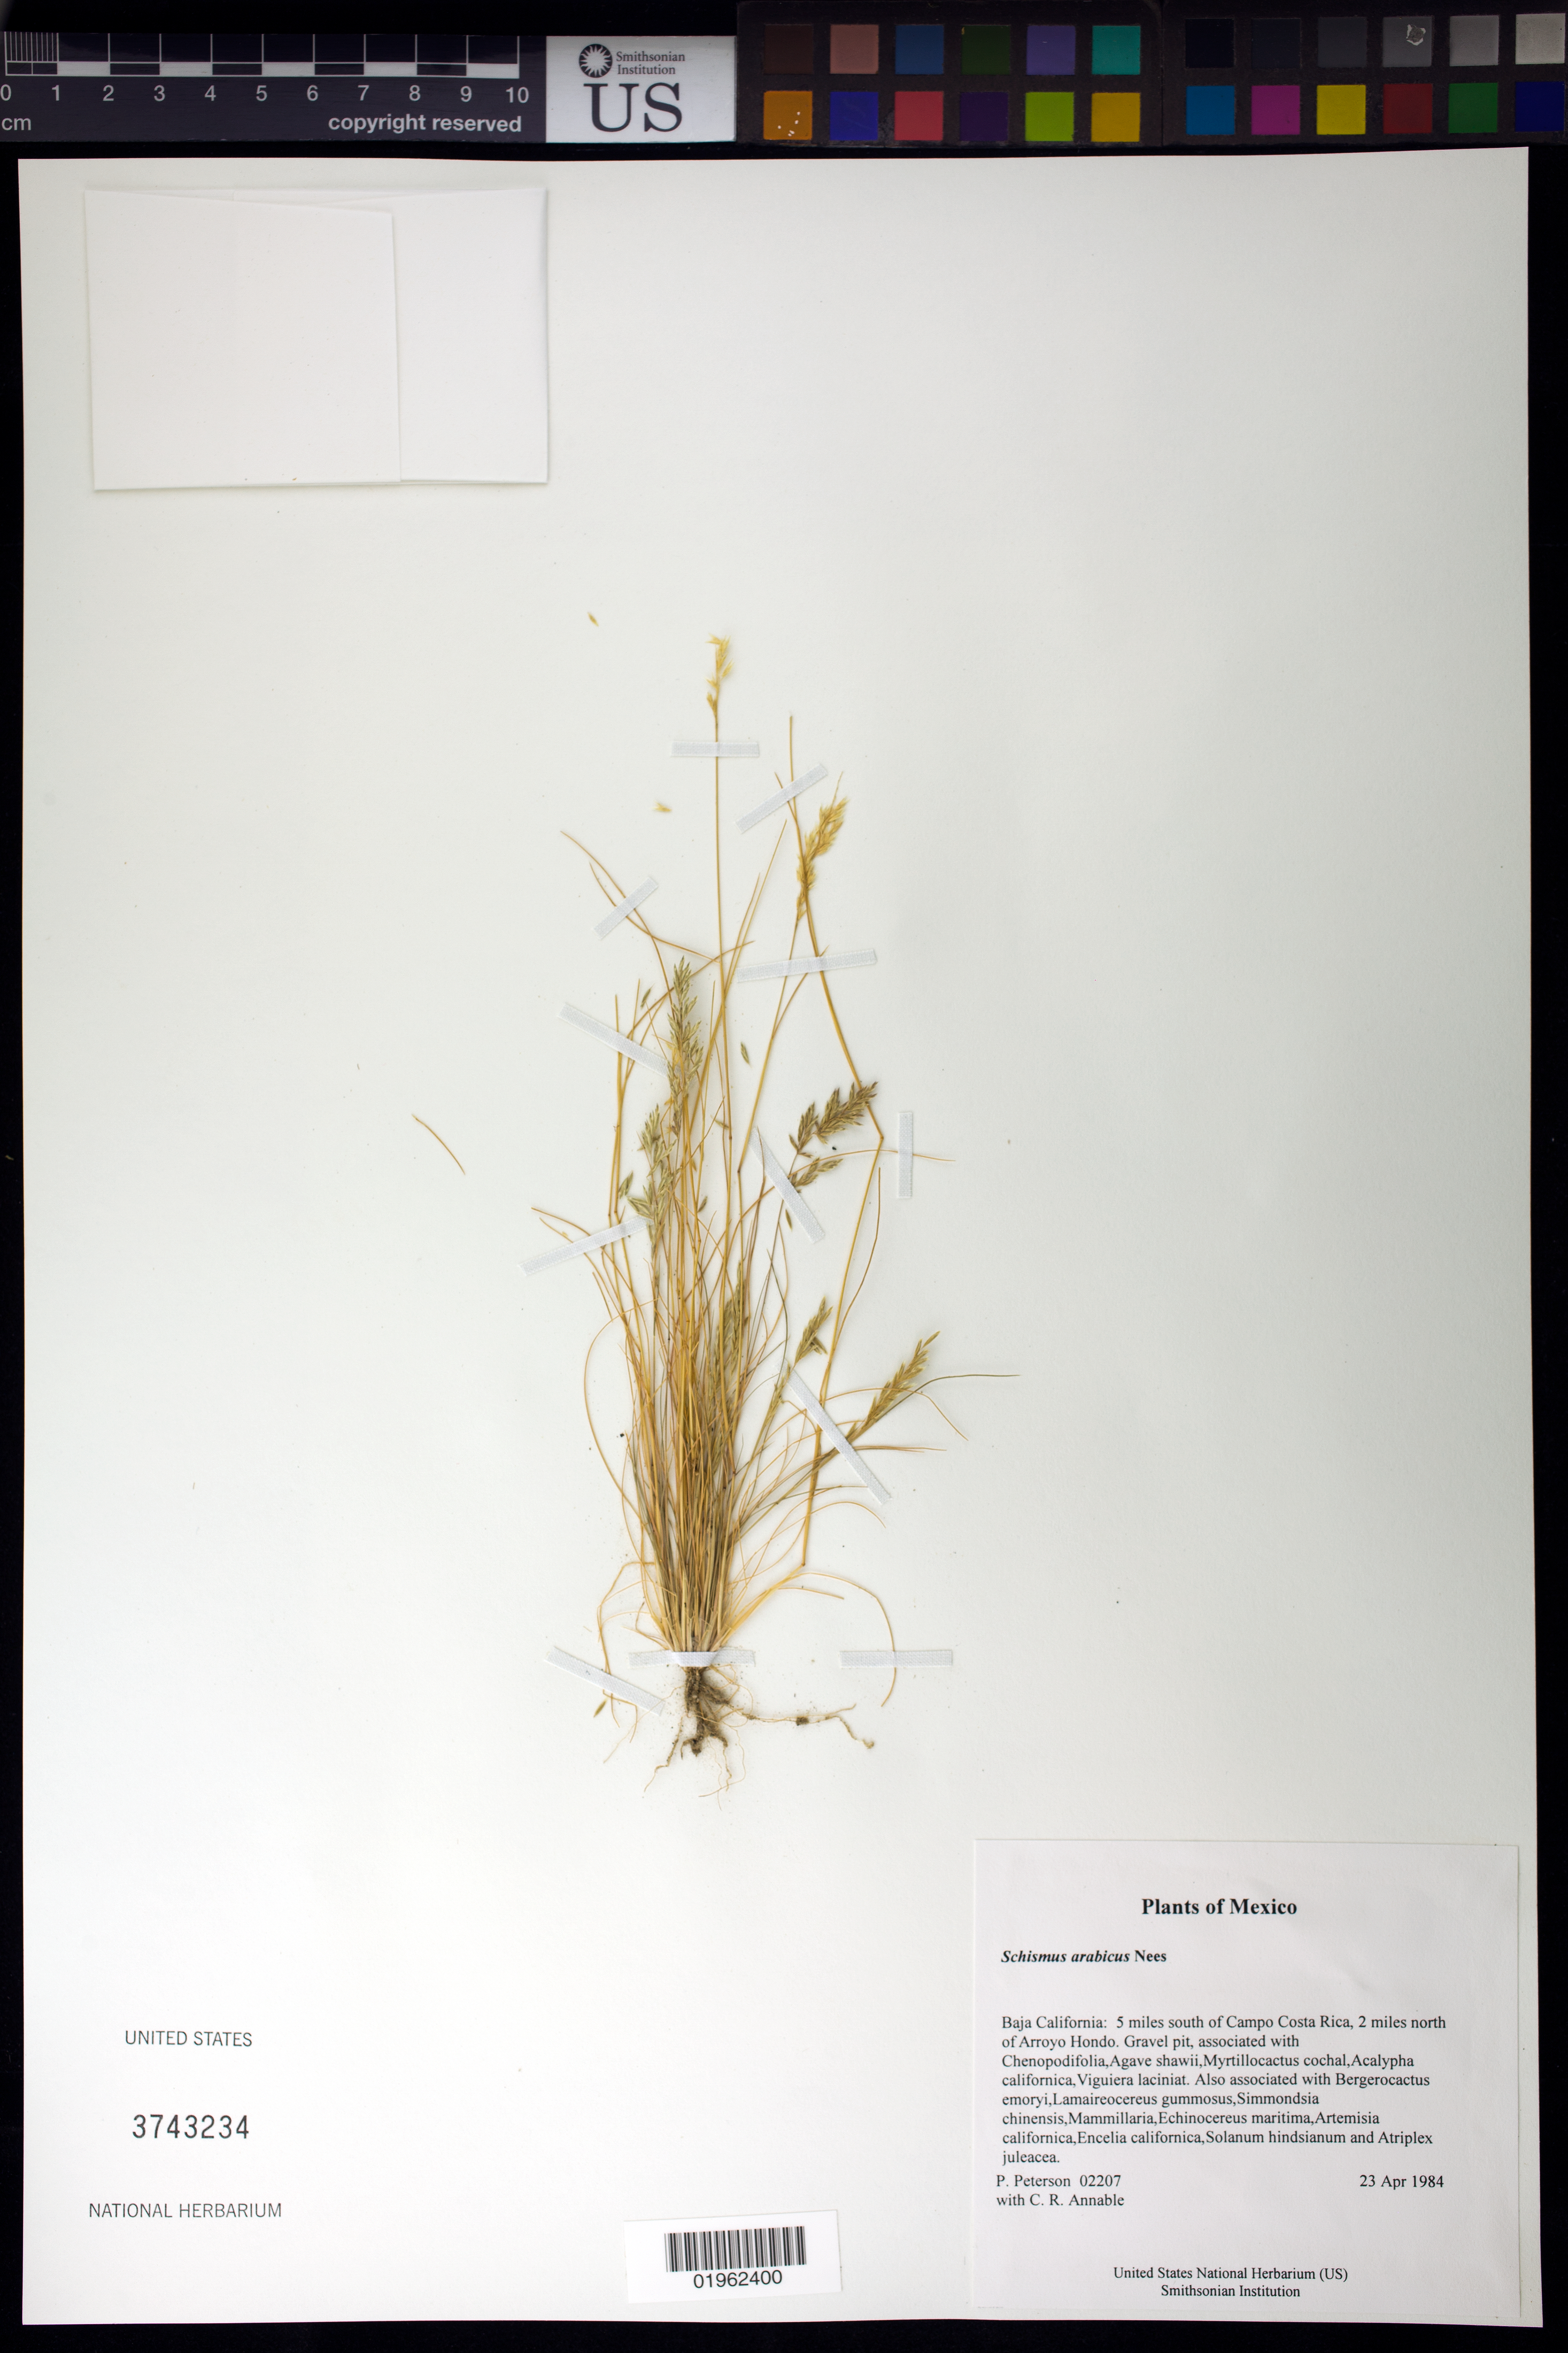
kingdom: Plantae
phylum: Tracheophyta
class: Liliopsida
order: Poales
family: Poaceae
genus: Schismus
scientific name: Schismus arabicus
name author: Nees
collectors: P. M. Peterson & C. R. Annable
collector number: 02207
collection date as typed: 23 Apr 1984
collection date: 1984-04-23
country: Mexico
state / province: Baja California Norte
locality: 5 miles south of Campo Costa Rica, 2 miles north of Arroyo Hondo.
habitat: Gravel pit, associated with Chenopodifolia,Agave shawii,Myrtillocactus cochal,Acalypha californica,Viguiera laciniat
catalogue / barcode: US 3743234